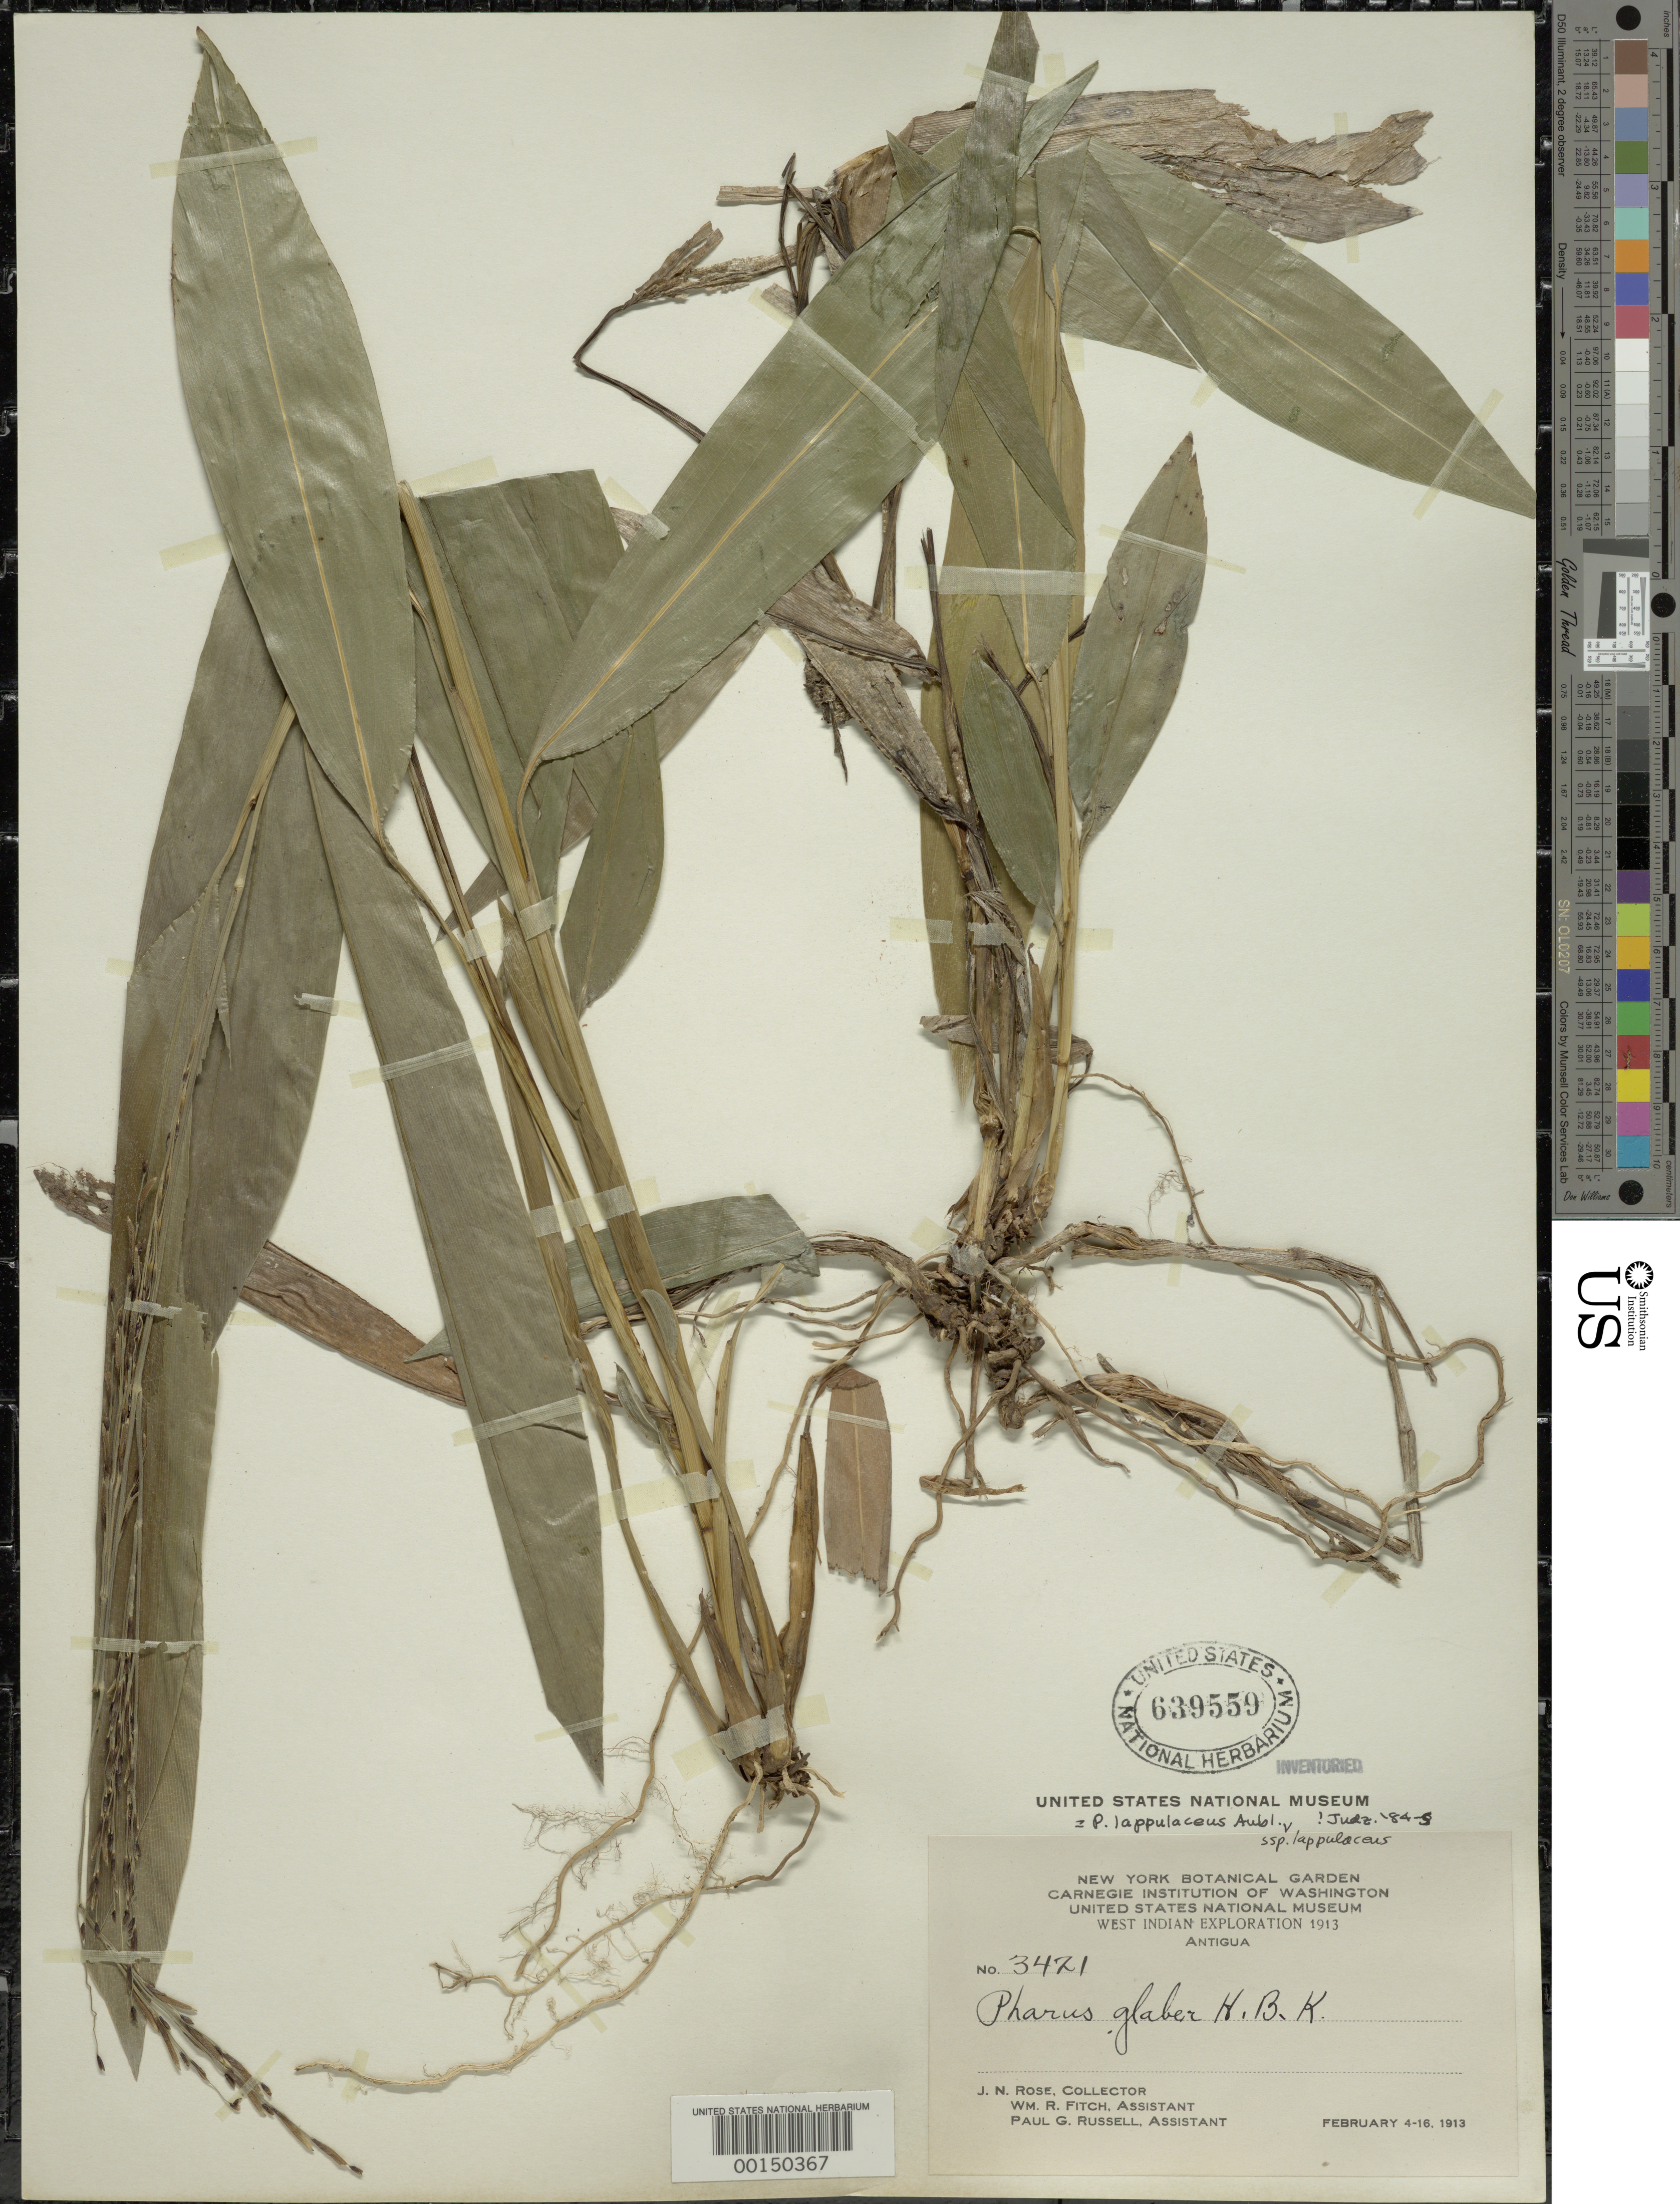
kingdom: Plantae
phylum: Tracheophyta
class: Liliopsida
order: Poales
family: Poaceae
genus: Pharus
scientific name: Pharus lappulaceus subsp. lappulaceus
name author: Aubl.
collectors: J. N. Rose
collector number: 3421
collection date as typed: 04 Feb 1913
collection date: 1913-02-04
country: Antigua and Barbuda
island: Antigua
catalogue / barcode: US 639559